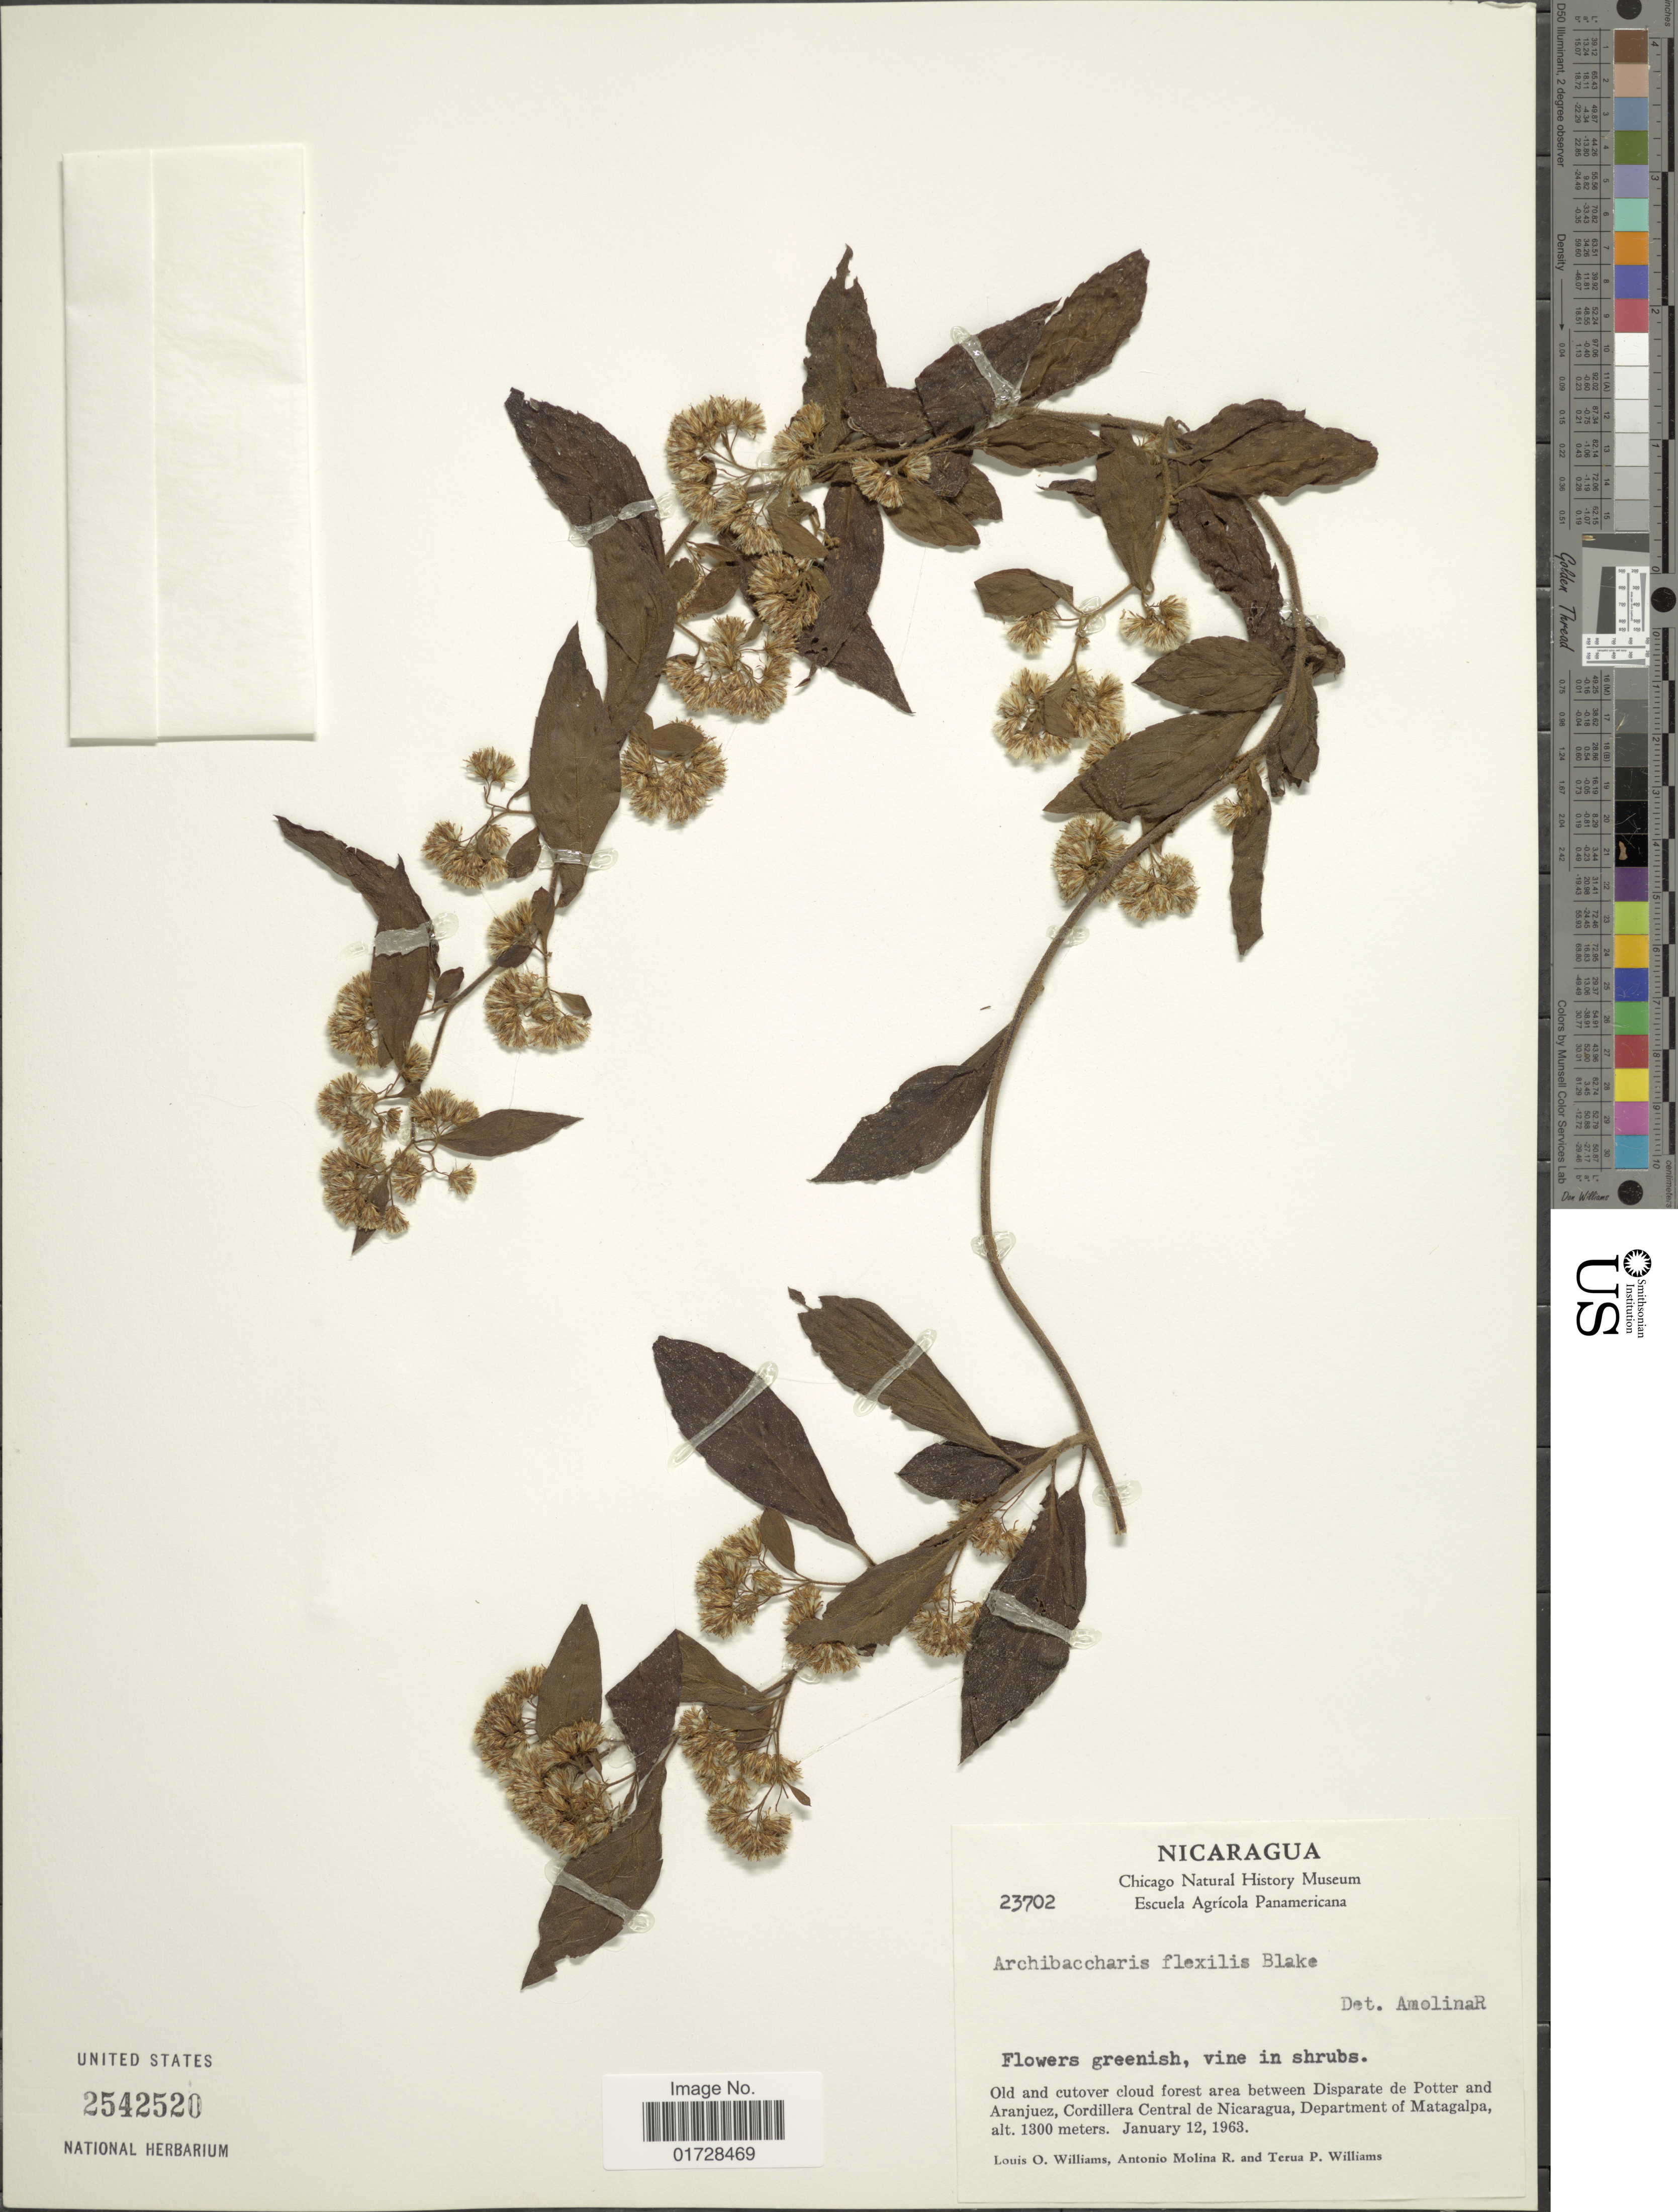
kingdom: Plantae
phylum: Tracheophyta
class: Magnoliopsida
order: Asterales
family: Asteraceae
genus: Archibaccharis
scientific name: Archibaccharis flexilis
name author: (S.F. Blake) S.F. Blake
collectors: L. O. Williams, A. Molina R. & T. P. Williams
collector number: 23702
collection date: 1963-01-12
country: Nicaragua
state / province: Matagalpa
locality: Area between Disparate de Potter and Aranjuez, Cordillera Central de Nicaragua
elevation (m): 1300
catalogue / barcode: US 2542520